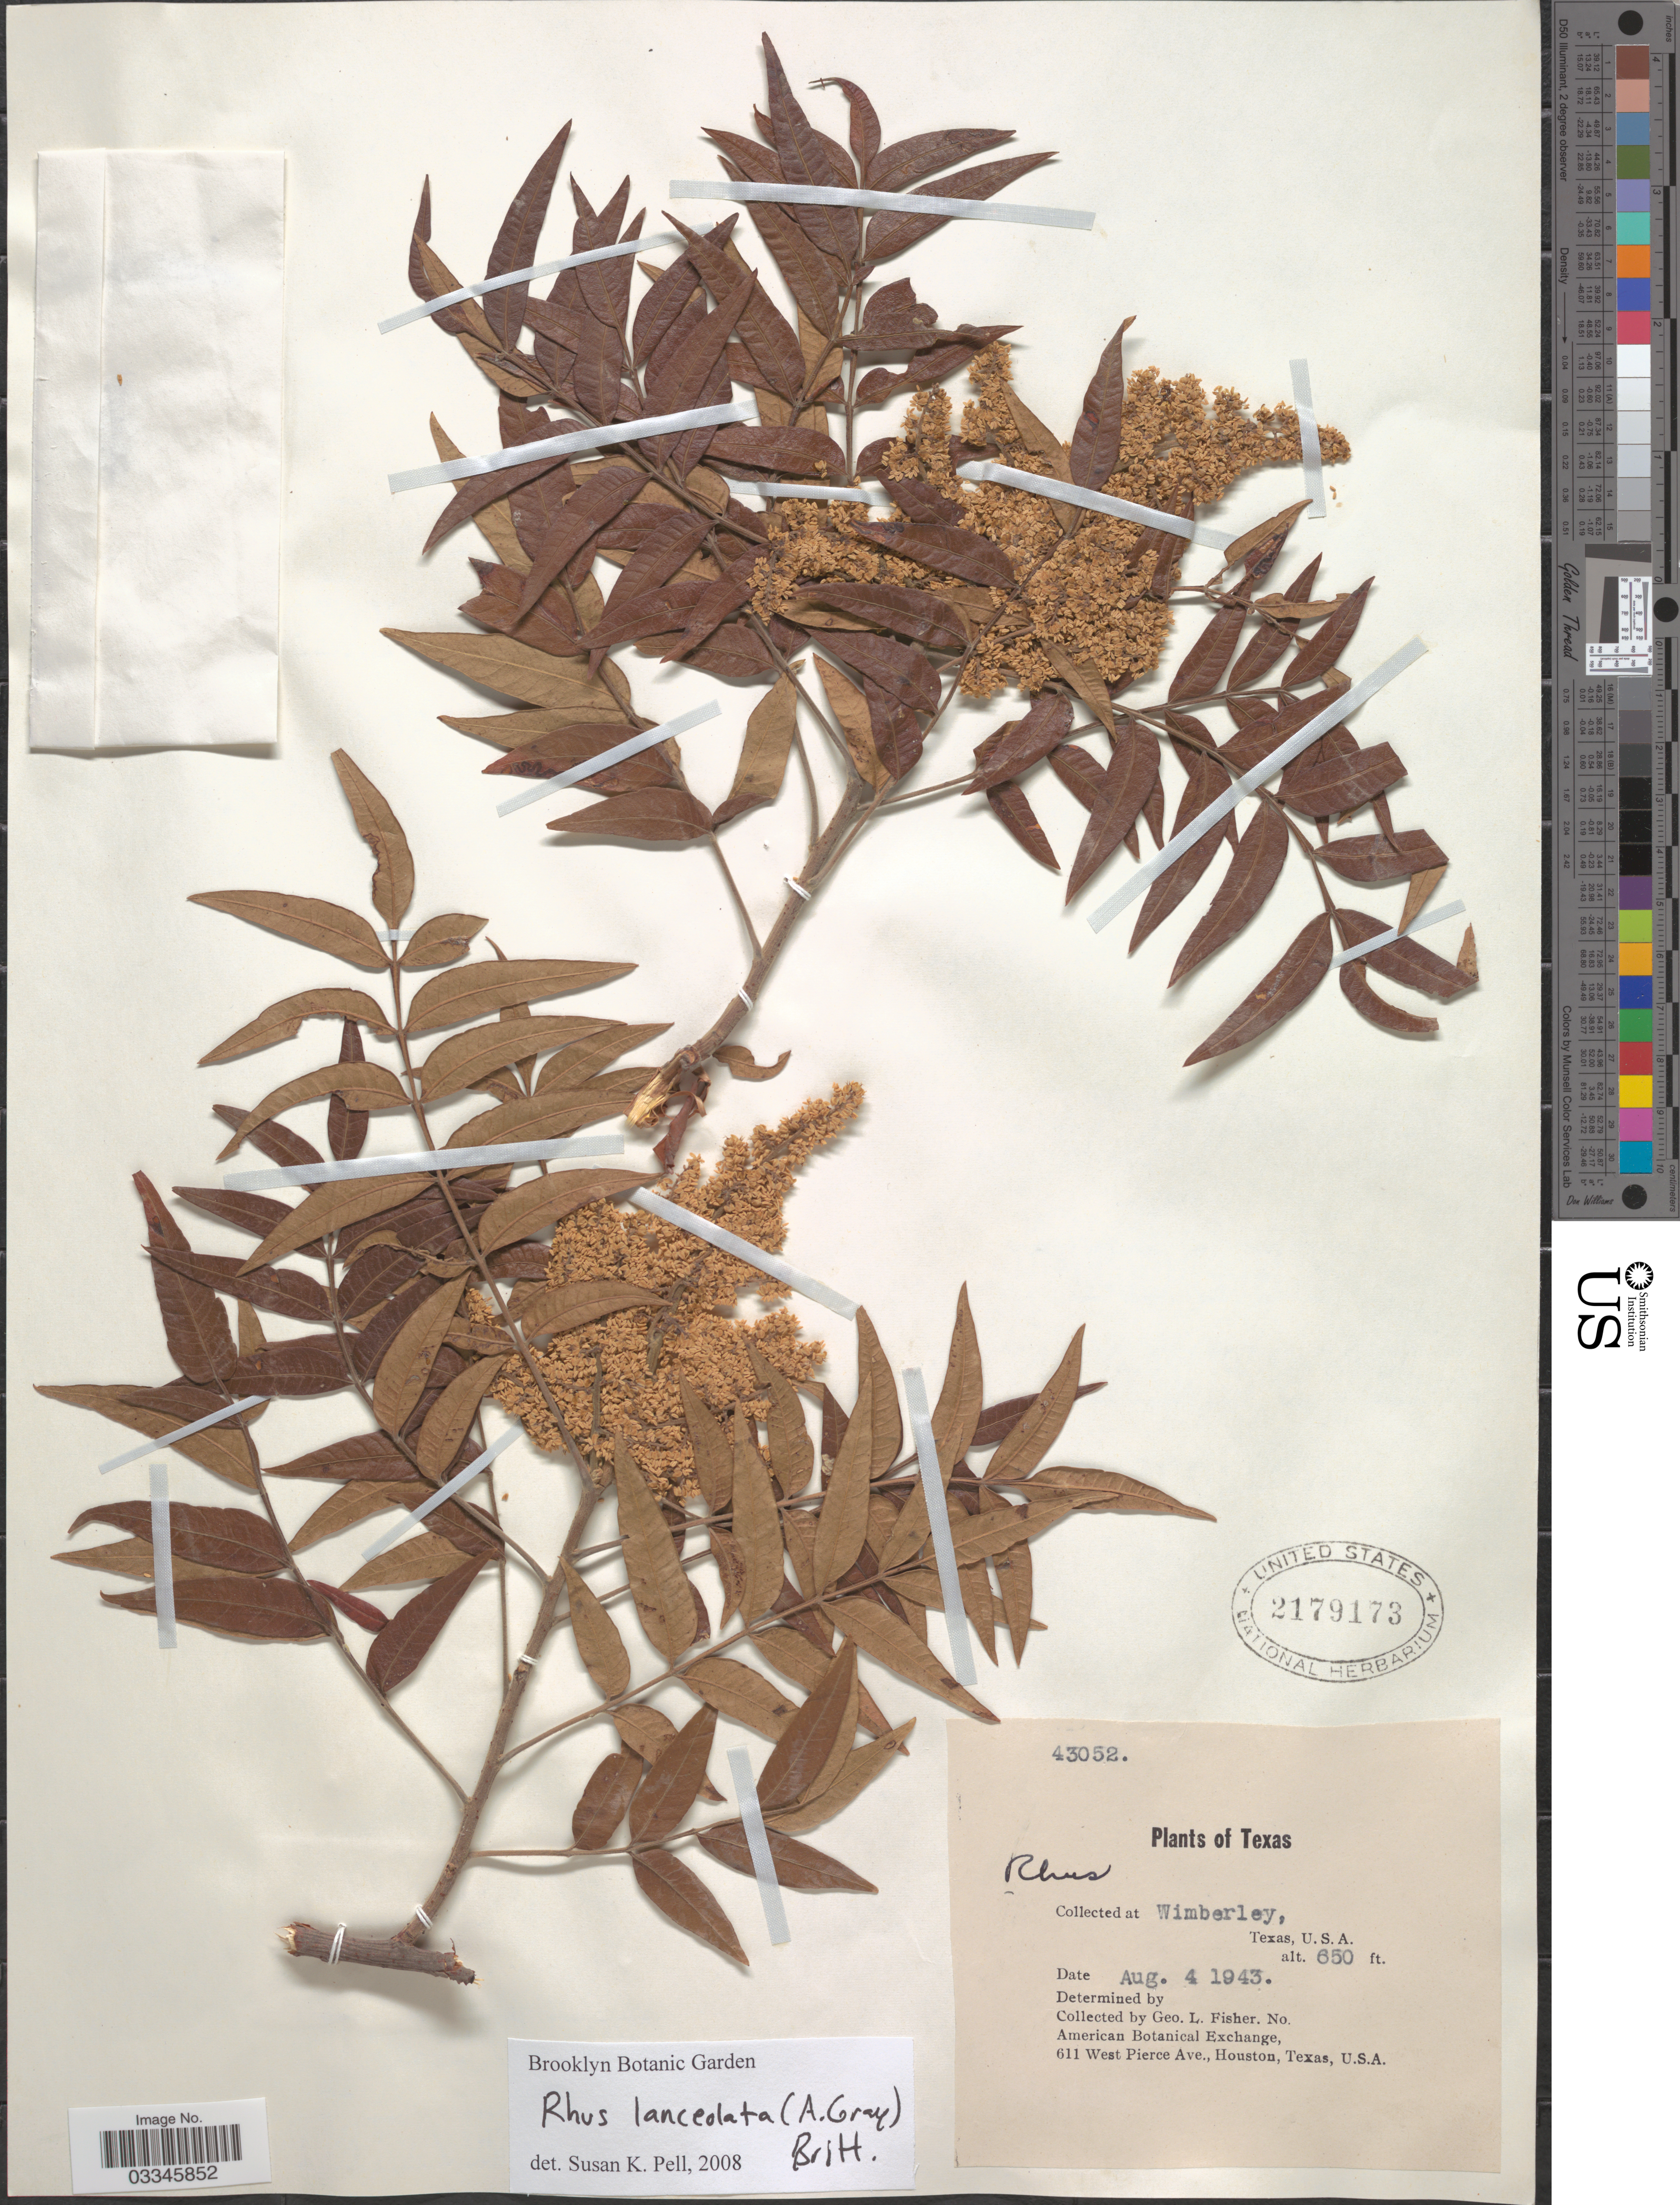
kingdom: Plantae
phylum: Tracheophyta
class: Magnoliopsida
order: Sapindales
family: Anacardiaceae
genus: Rhus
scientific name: Rhus copallinum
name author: L.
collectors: G. L. Fisher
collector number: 43052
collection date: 1943-08-04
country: United States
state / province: Texas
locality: Wimberley.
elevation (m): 198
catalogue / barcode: US 2179173